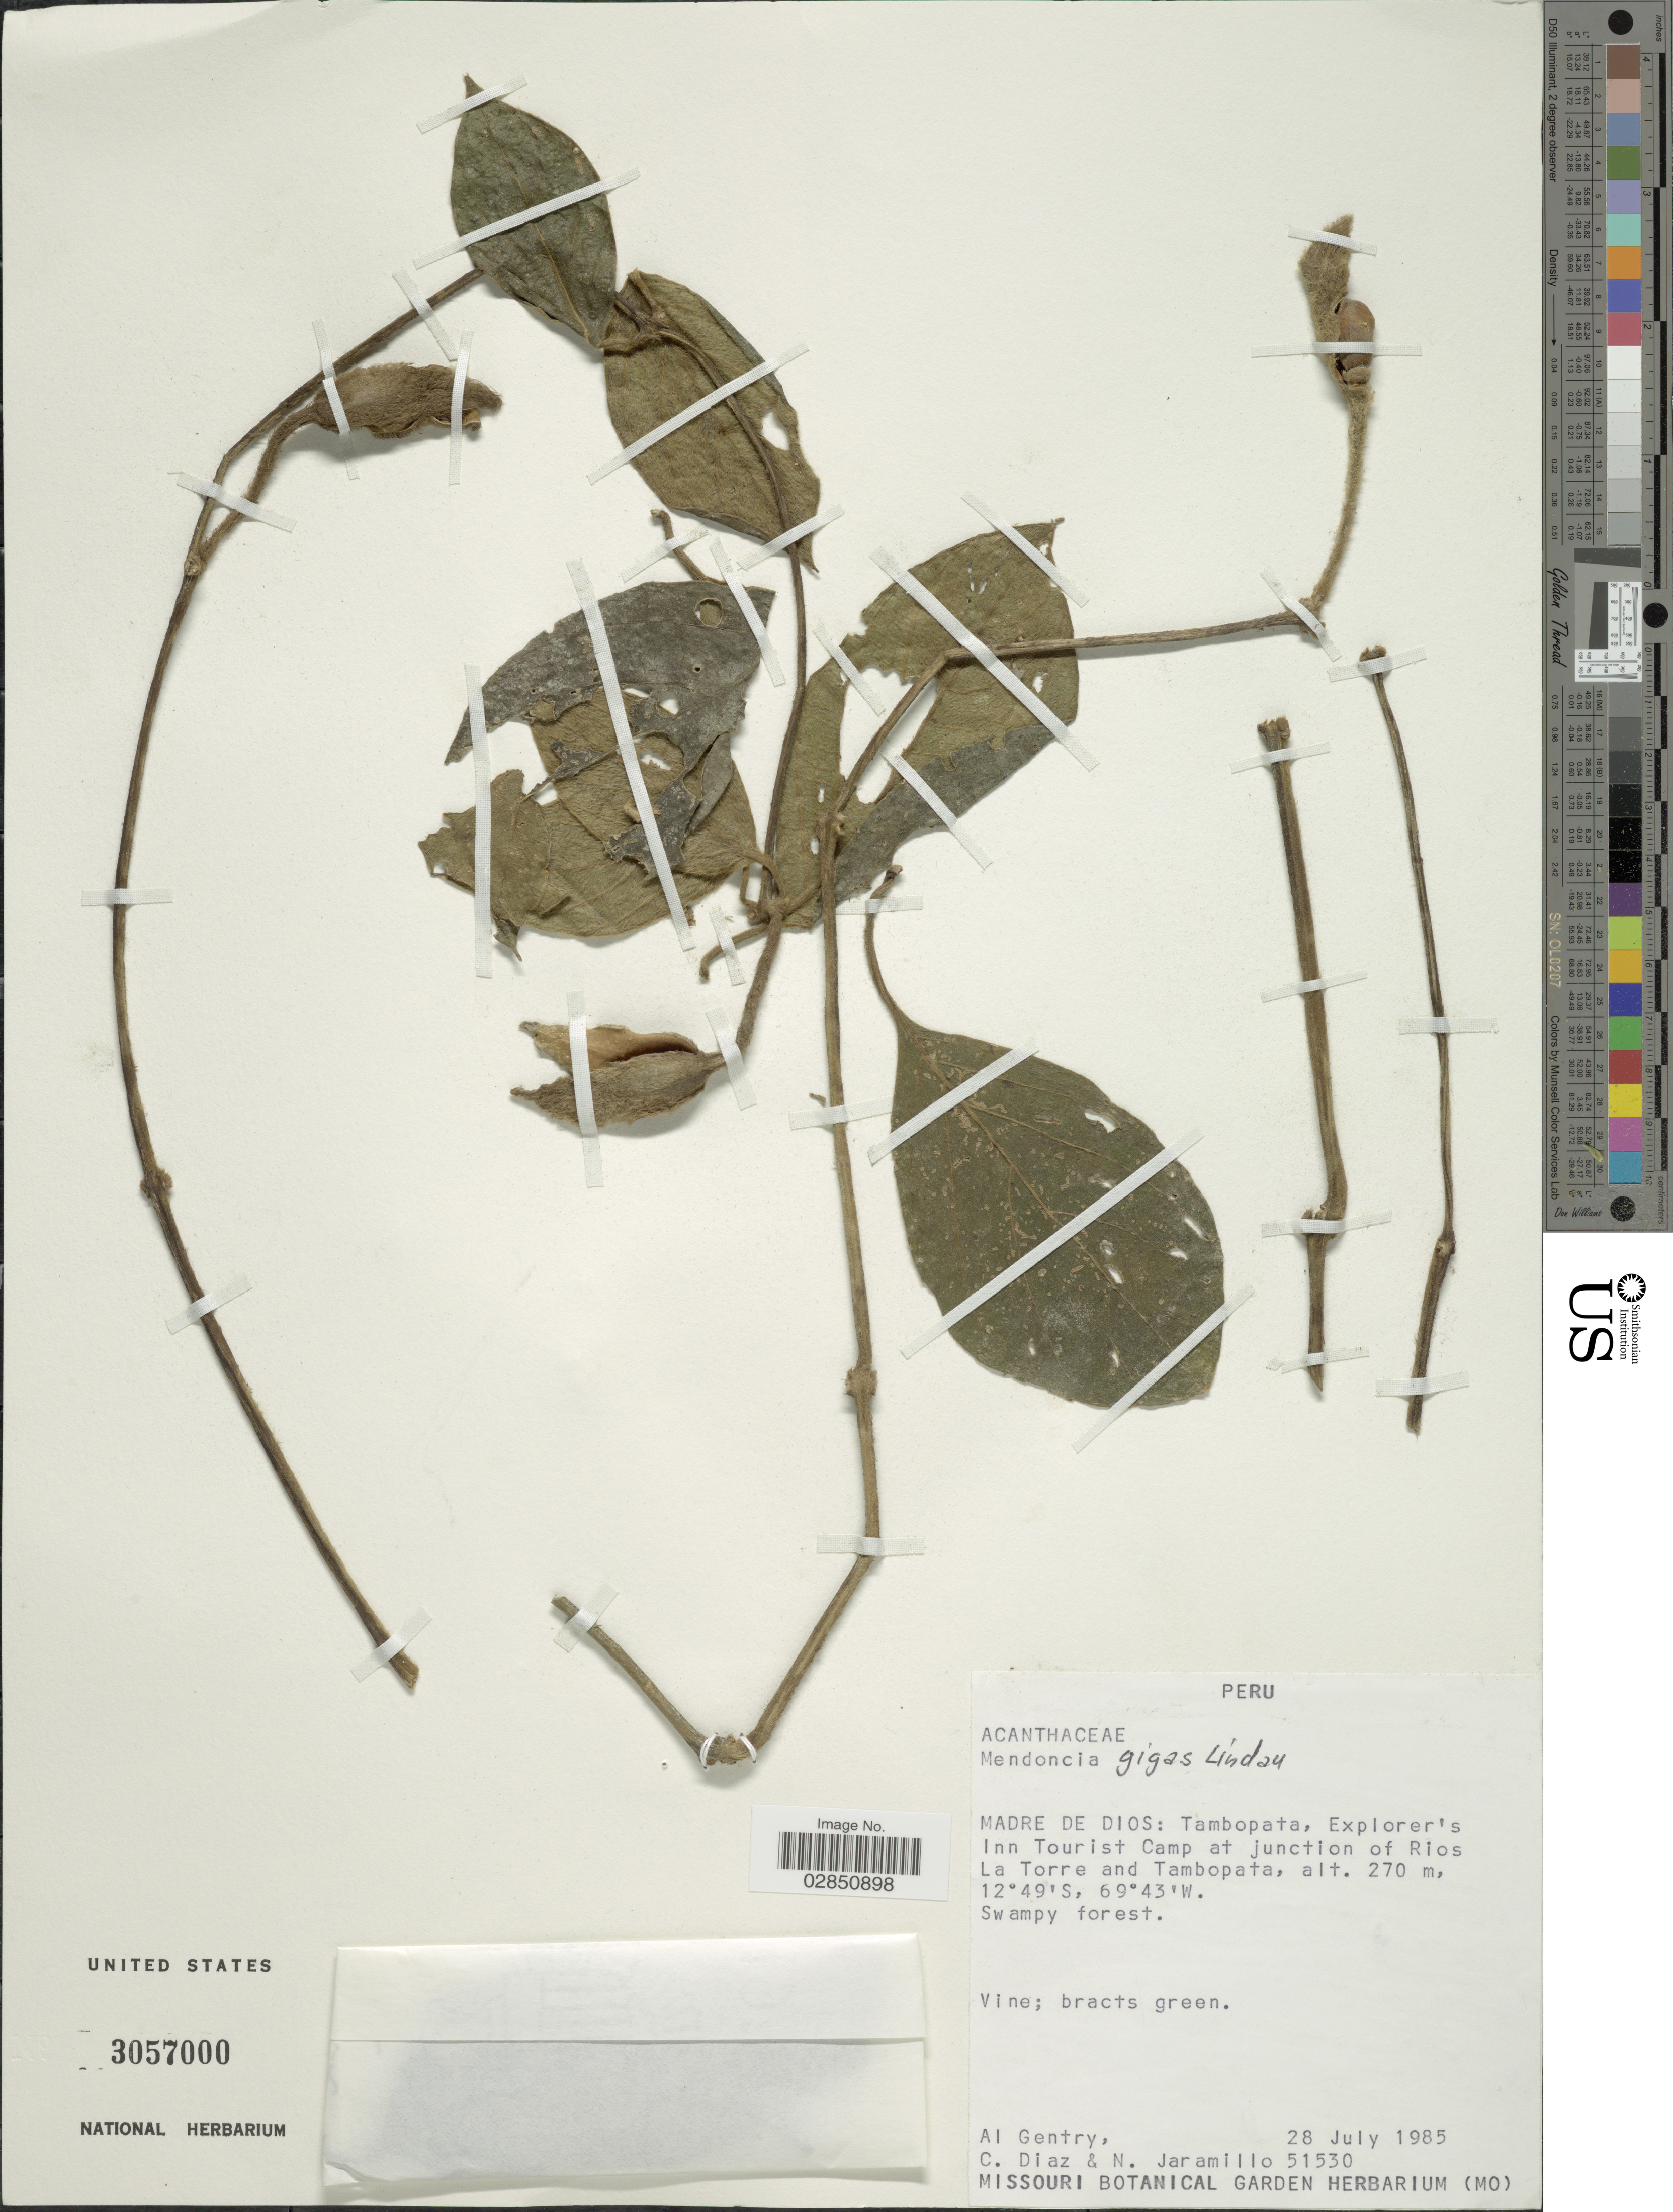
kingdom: Plantae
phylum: Tracheophyta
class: Magnoliopsida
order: Lamiales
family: Acanthaceae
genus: Mendoncia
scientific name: Mendoncia gigas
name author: Lindau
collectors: A. H. Gentry, C. Díaz & N. Jaramillo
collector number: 51530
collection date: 1985-07-28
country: Peru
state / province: Madre de Dios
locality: Tambopata, Explorer's Inn Tourist Camp at junction of Rios La Torre and Tambopata.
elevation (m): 270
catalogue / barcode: US 3057000